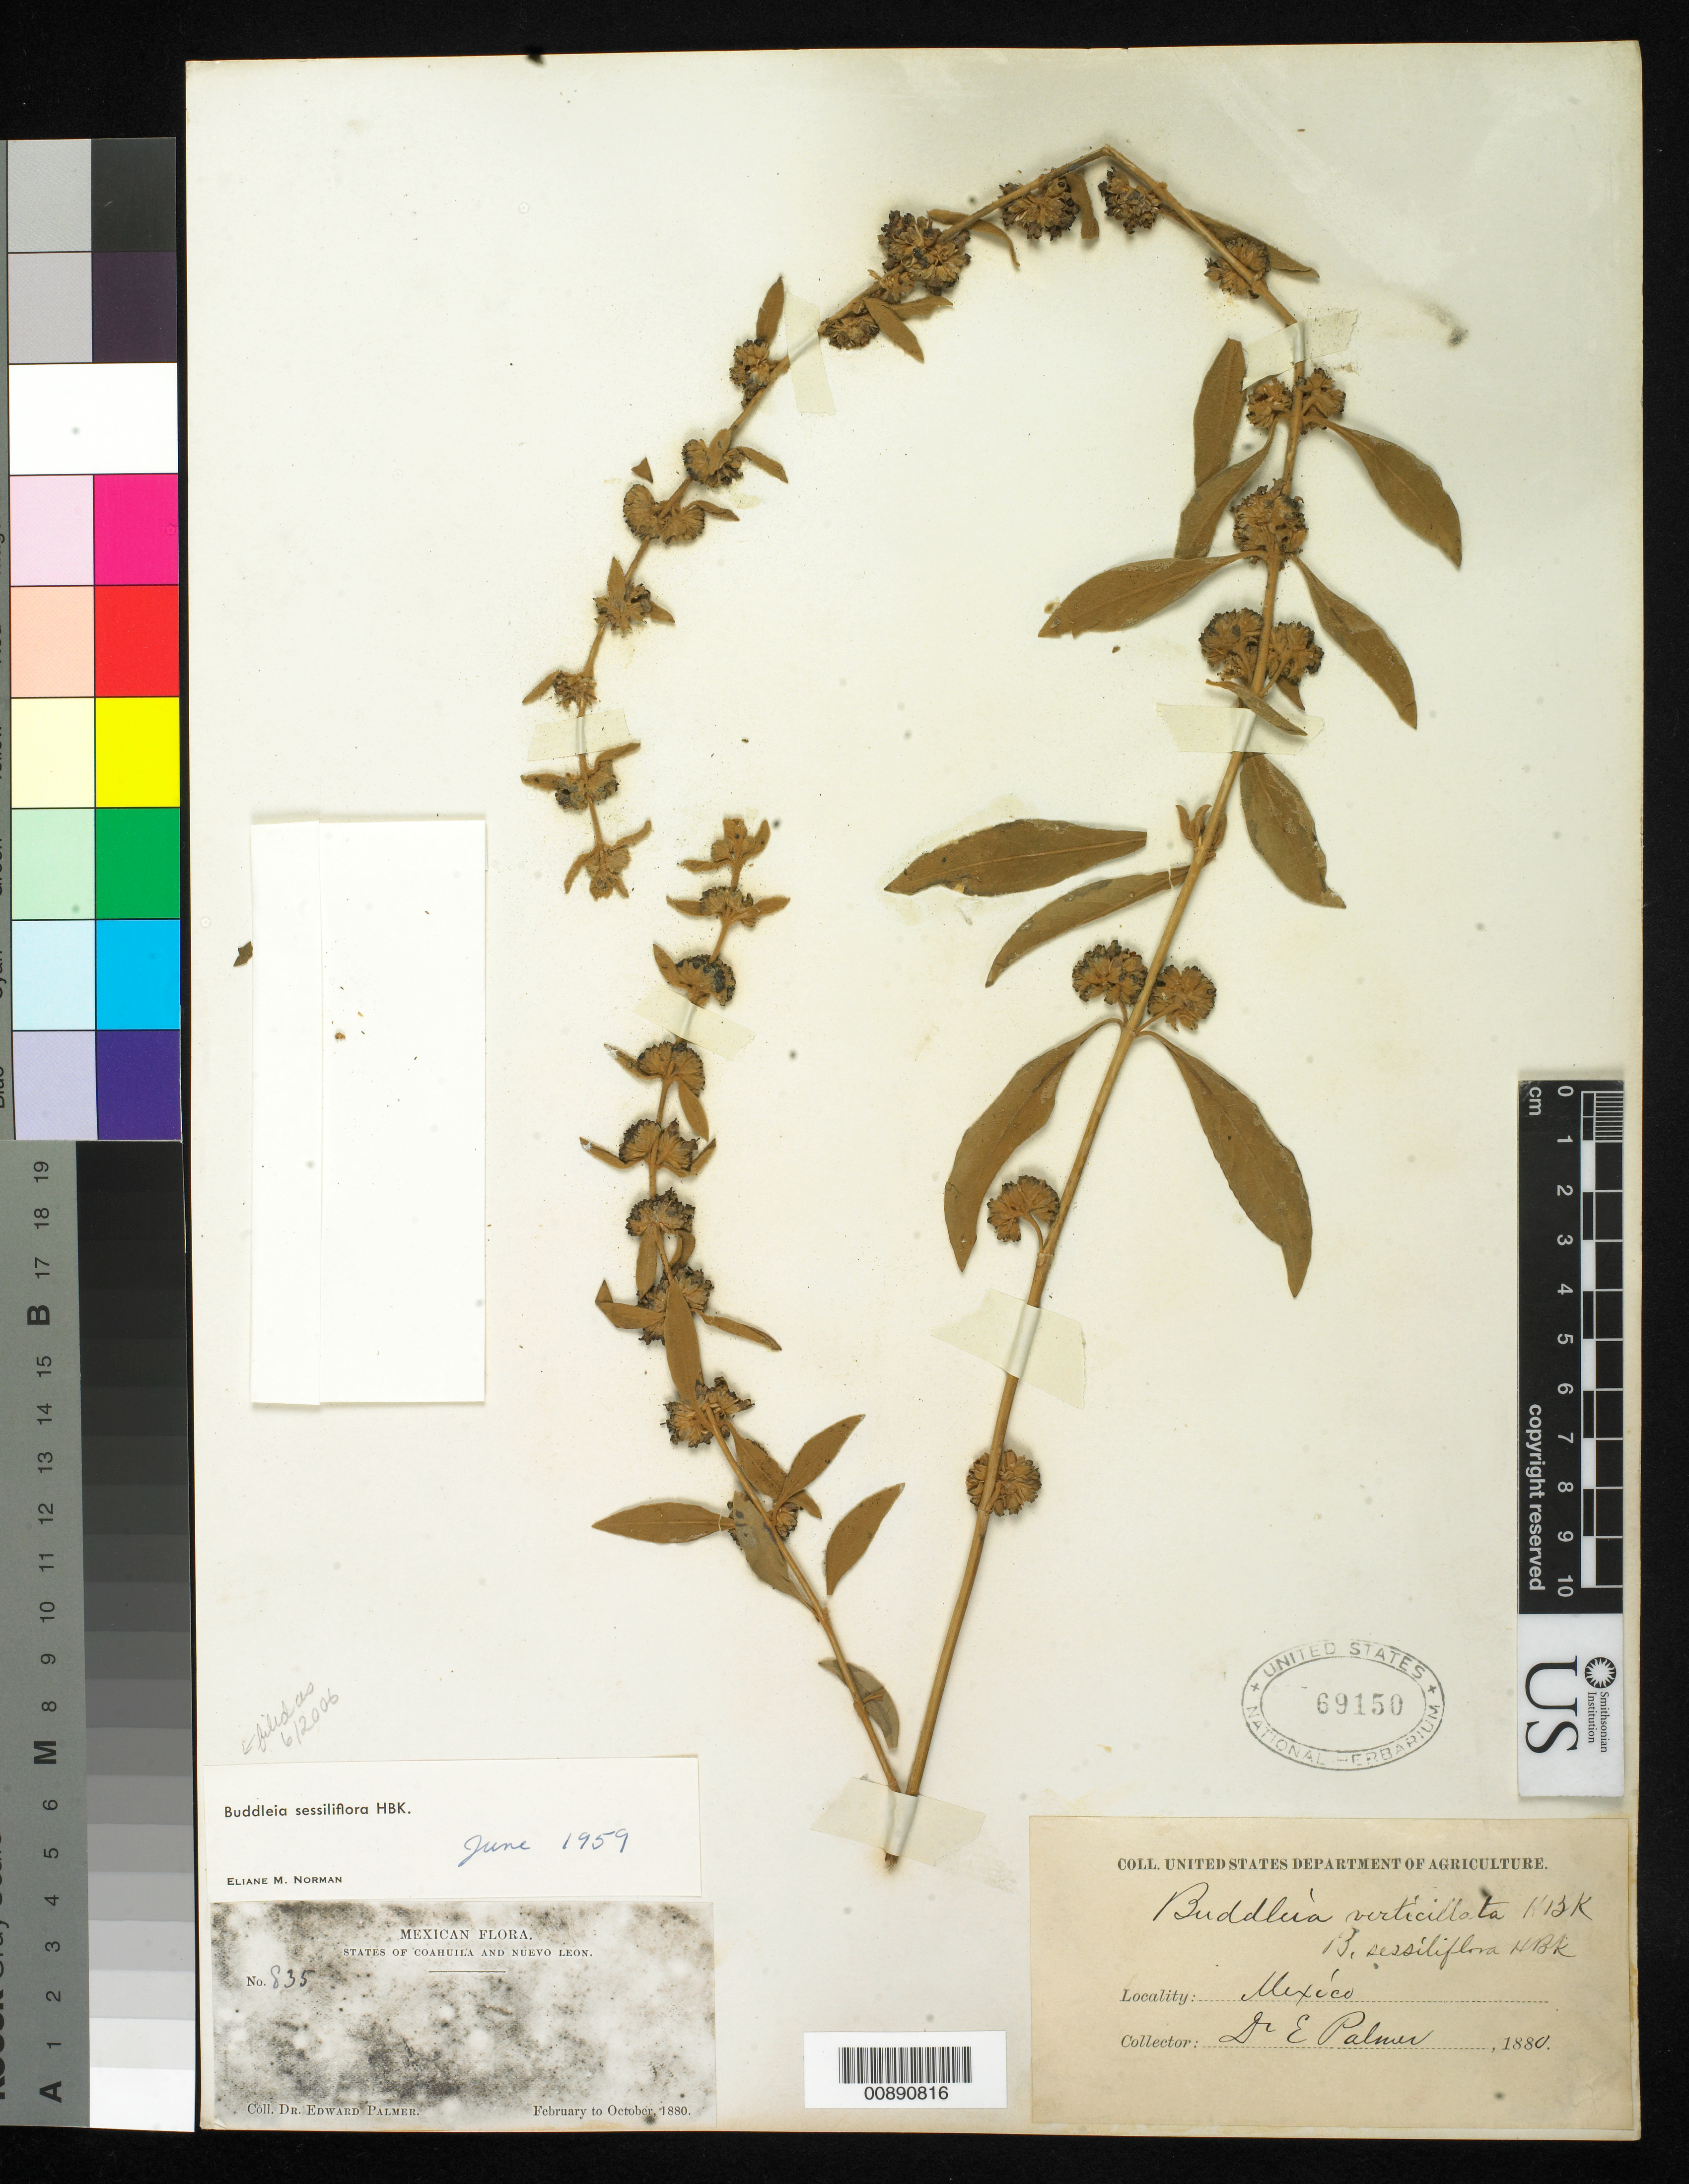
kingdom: Plantae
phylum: Tracheophyta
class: Magnoliopsida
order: Lamiales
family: Scrophulariaceae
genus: Buddleja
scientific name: Buddleja sessiliflora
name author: Kunth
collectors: E. Palmer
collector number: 835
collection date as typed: Feb 1880 to -- Oct 1880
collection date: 1880-02/1880-10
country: Mexico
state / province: Coahuila / Nuevo León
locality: States of Coahuila and Nuevo León.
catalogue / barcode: US 69150